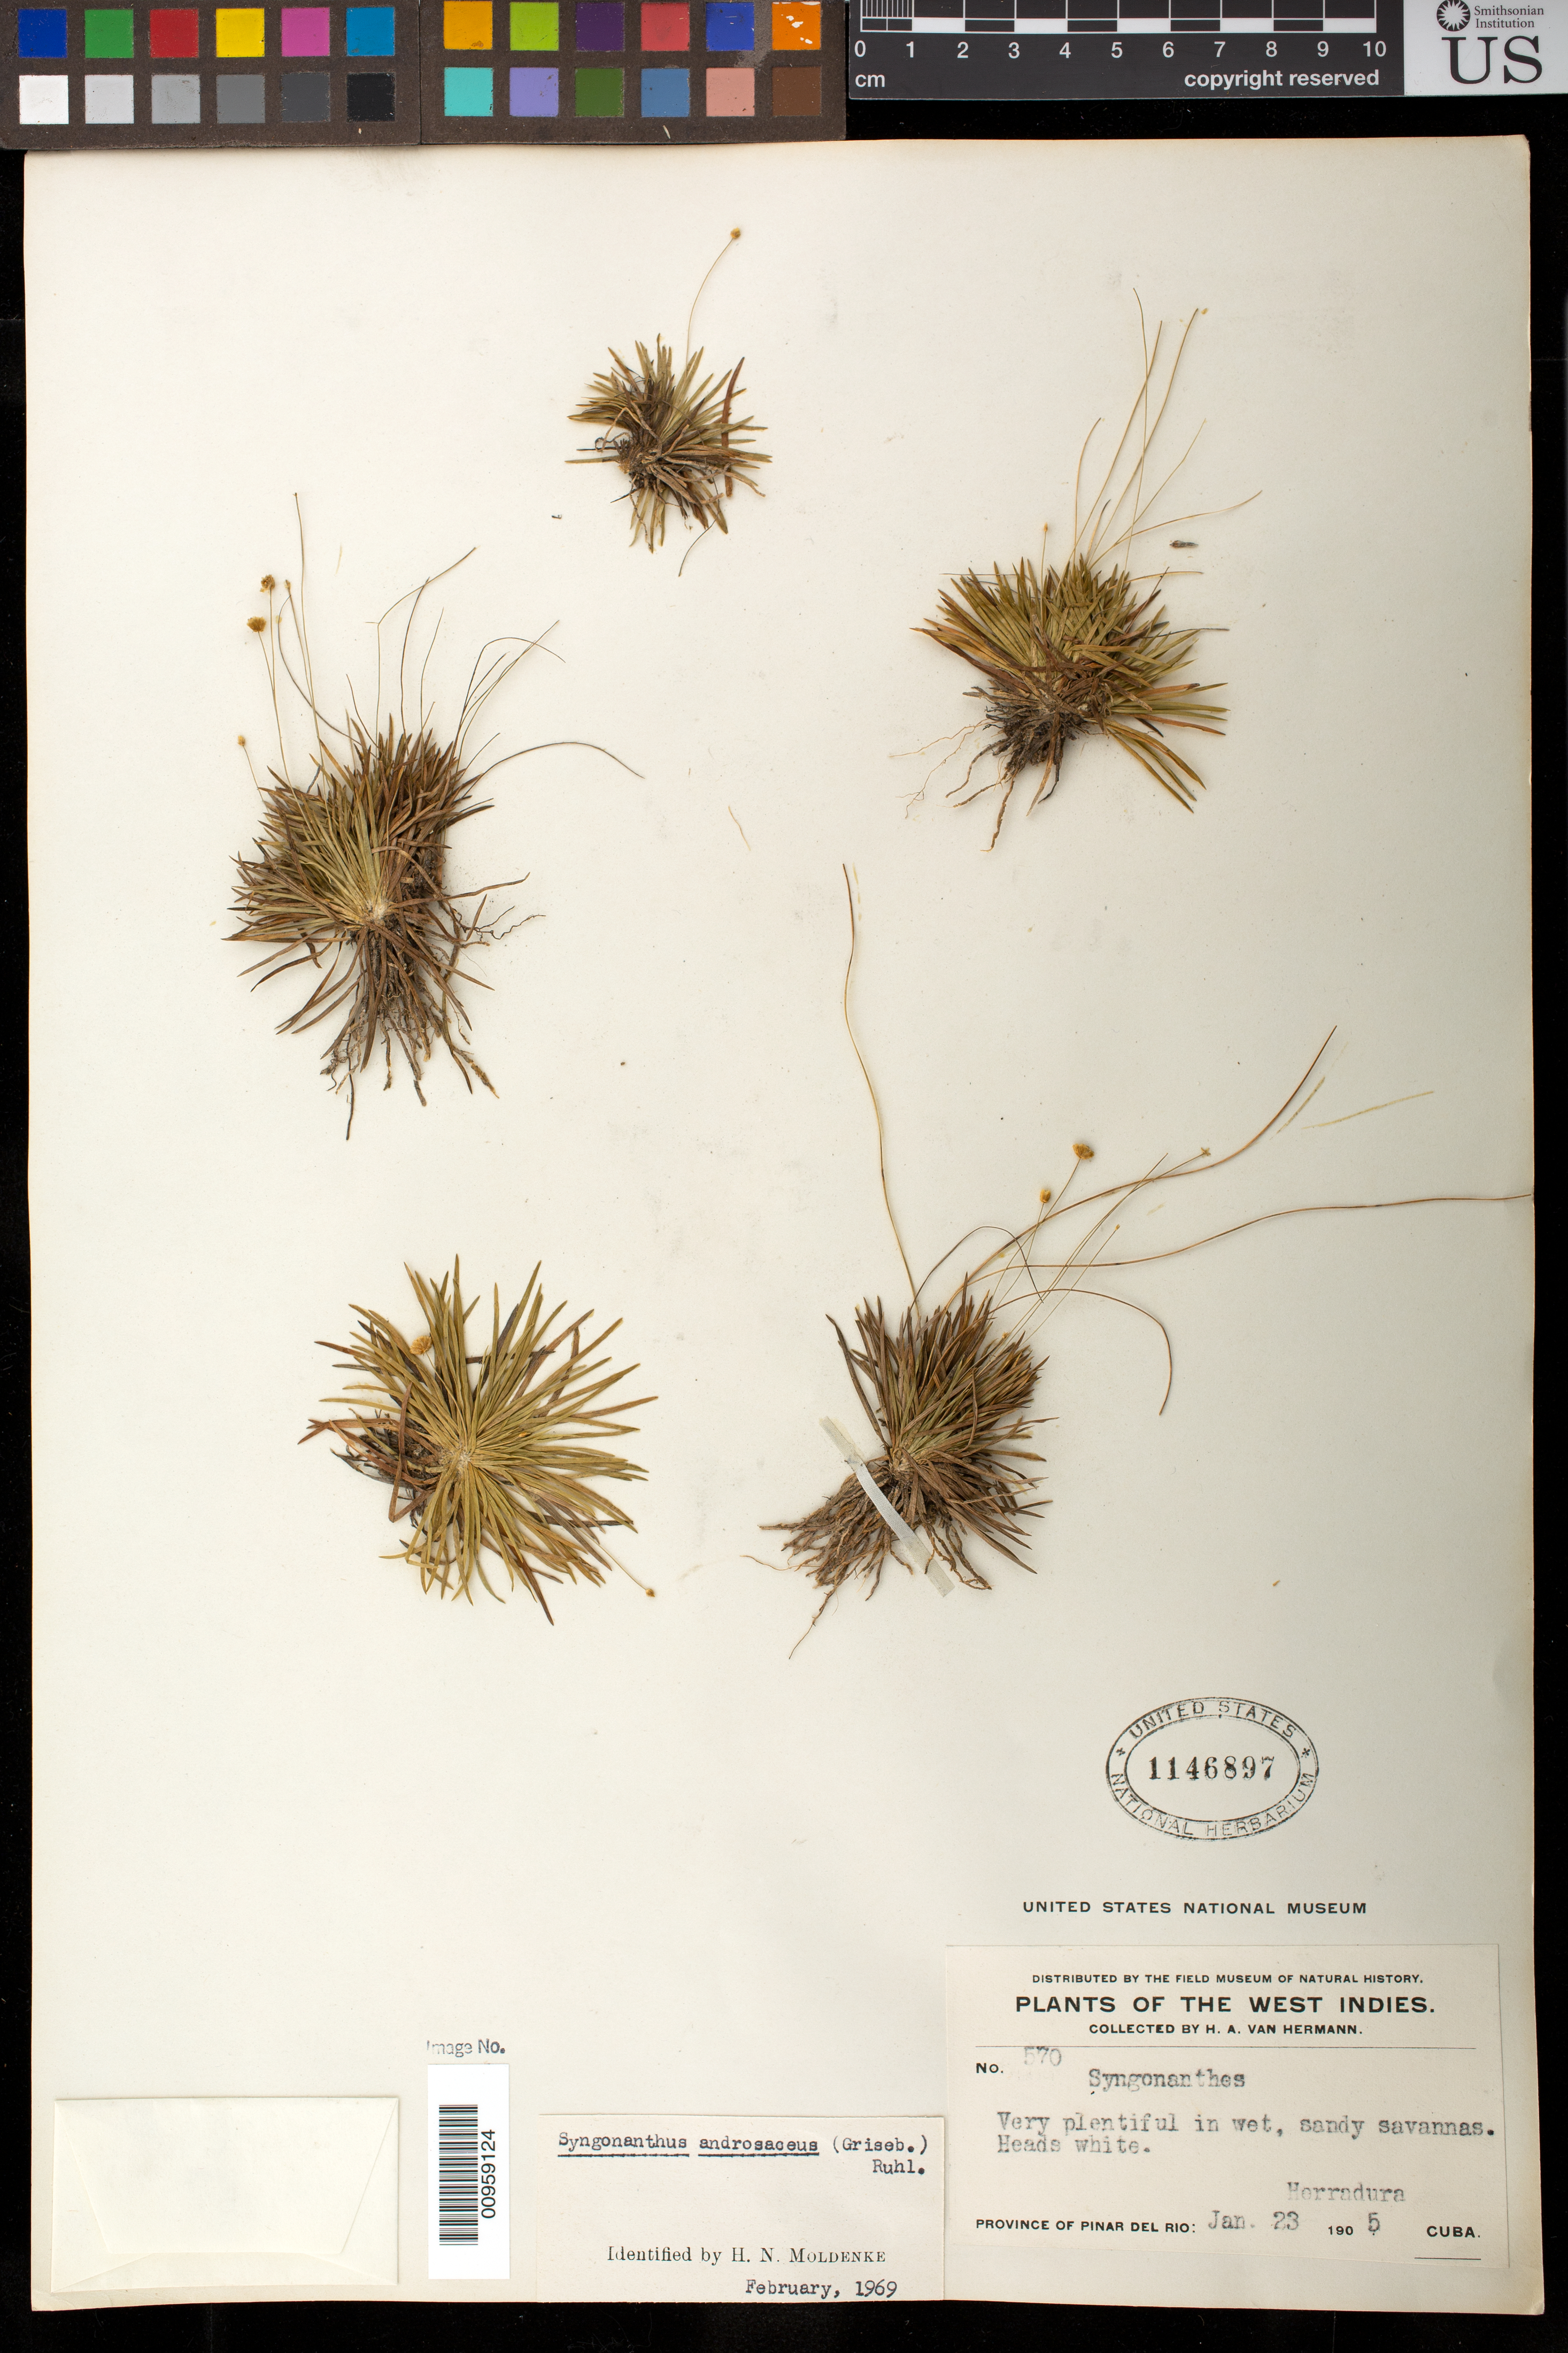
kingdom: Plantae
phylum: Tracheophyta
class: Liliopsida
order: Poales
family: Eriocaulaceae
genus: Syngonanthus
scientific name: Syngonanthus androsaceus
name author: (Griseb.) Ruhland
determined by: Moldenke, H. N.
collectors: H. A. Van Hermann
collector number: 570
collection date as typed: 23 Jan 1905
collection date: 1905-01-23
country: Cuba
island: Cuba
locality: Herradura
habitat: Wet, sandy savannas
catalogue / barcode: US 1146897